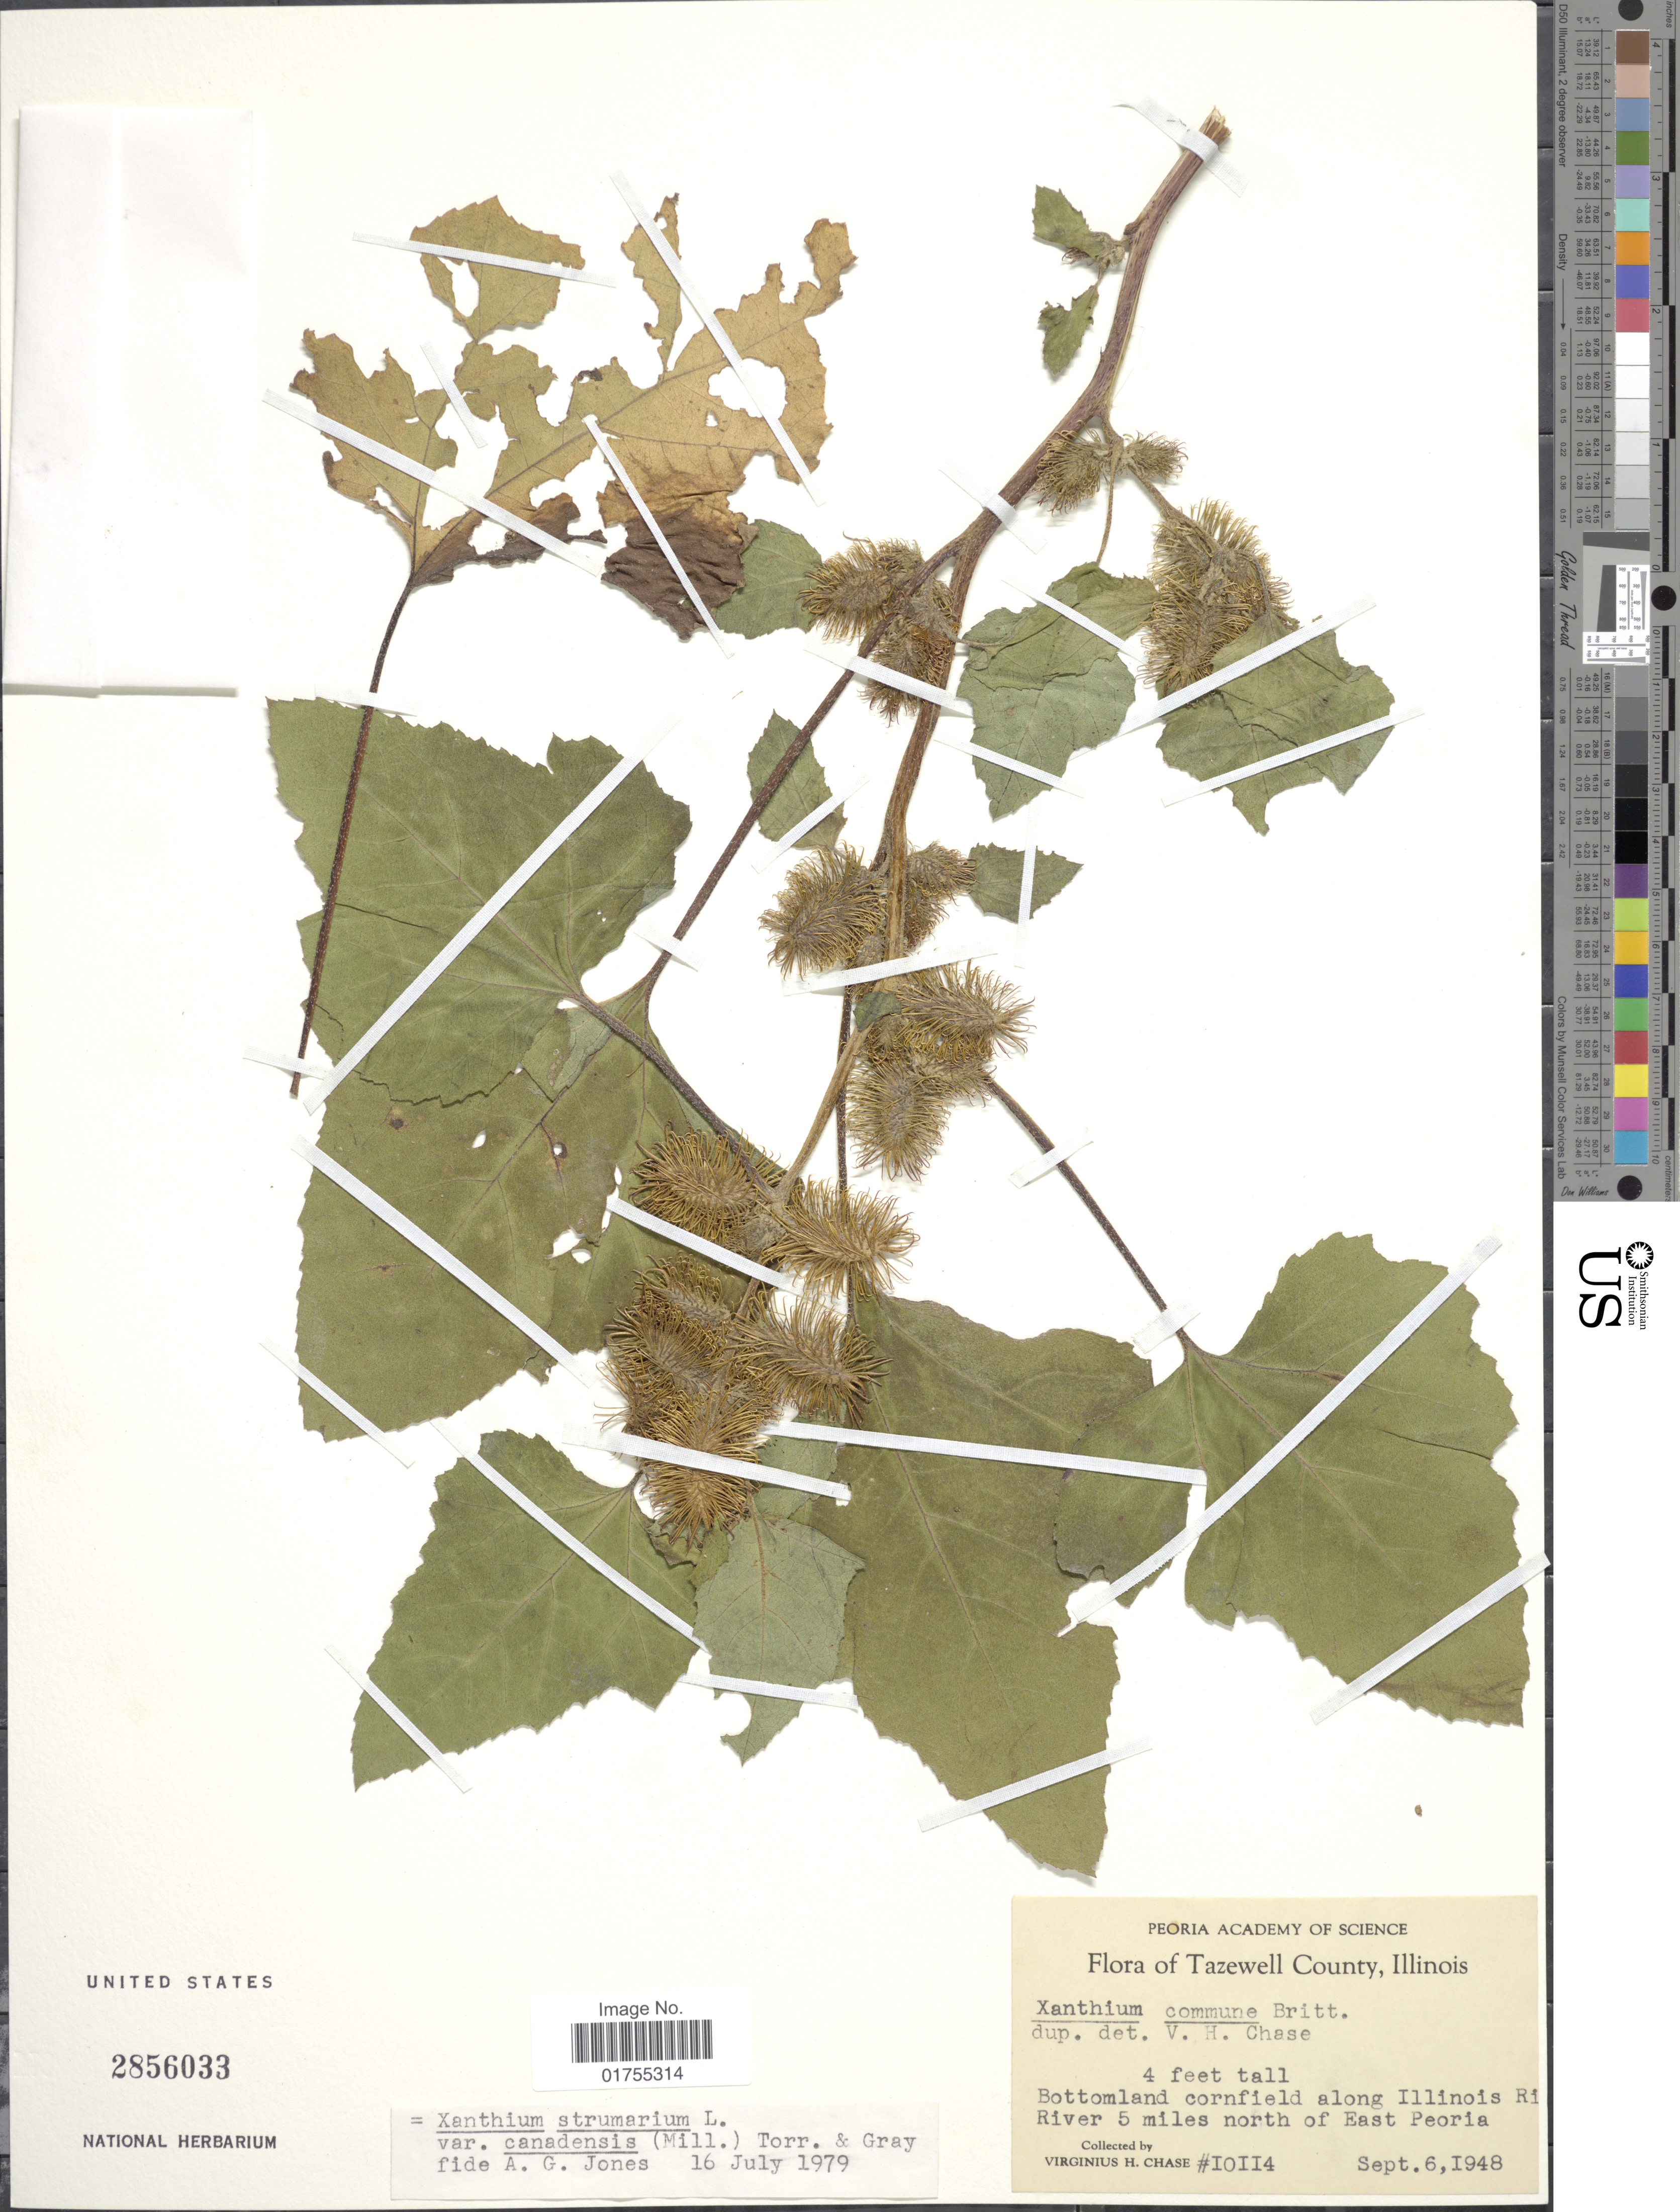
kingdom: Plantae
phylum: Tracheophyta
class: Magnoliopsida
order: Asterales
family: Asteraceae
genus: Xanthium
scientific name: Xanthium strumarium var. canadense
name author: (Mill.) Torr. & A. Gray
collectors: V. H. Chase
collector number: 10114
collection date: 1948-09-06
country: United States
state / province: Illinois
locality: Tazewell County, Bottomland cornfield along Illinois River, 5 miles north of East Peoria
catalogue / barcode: US 2856033